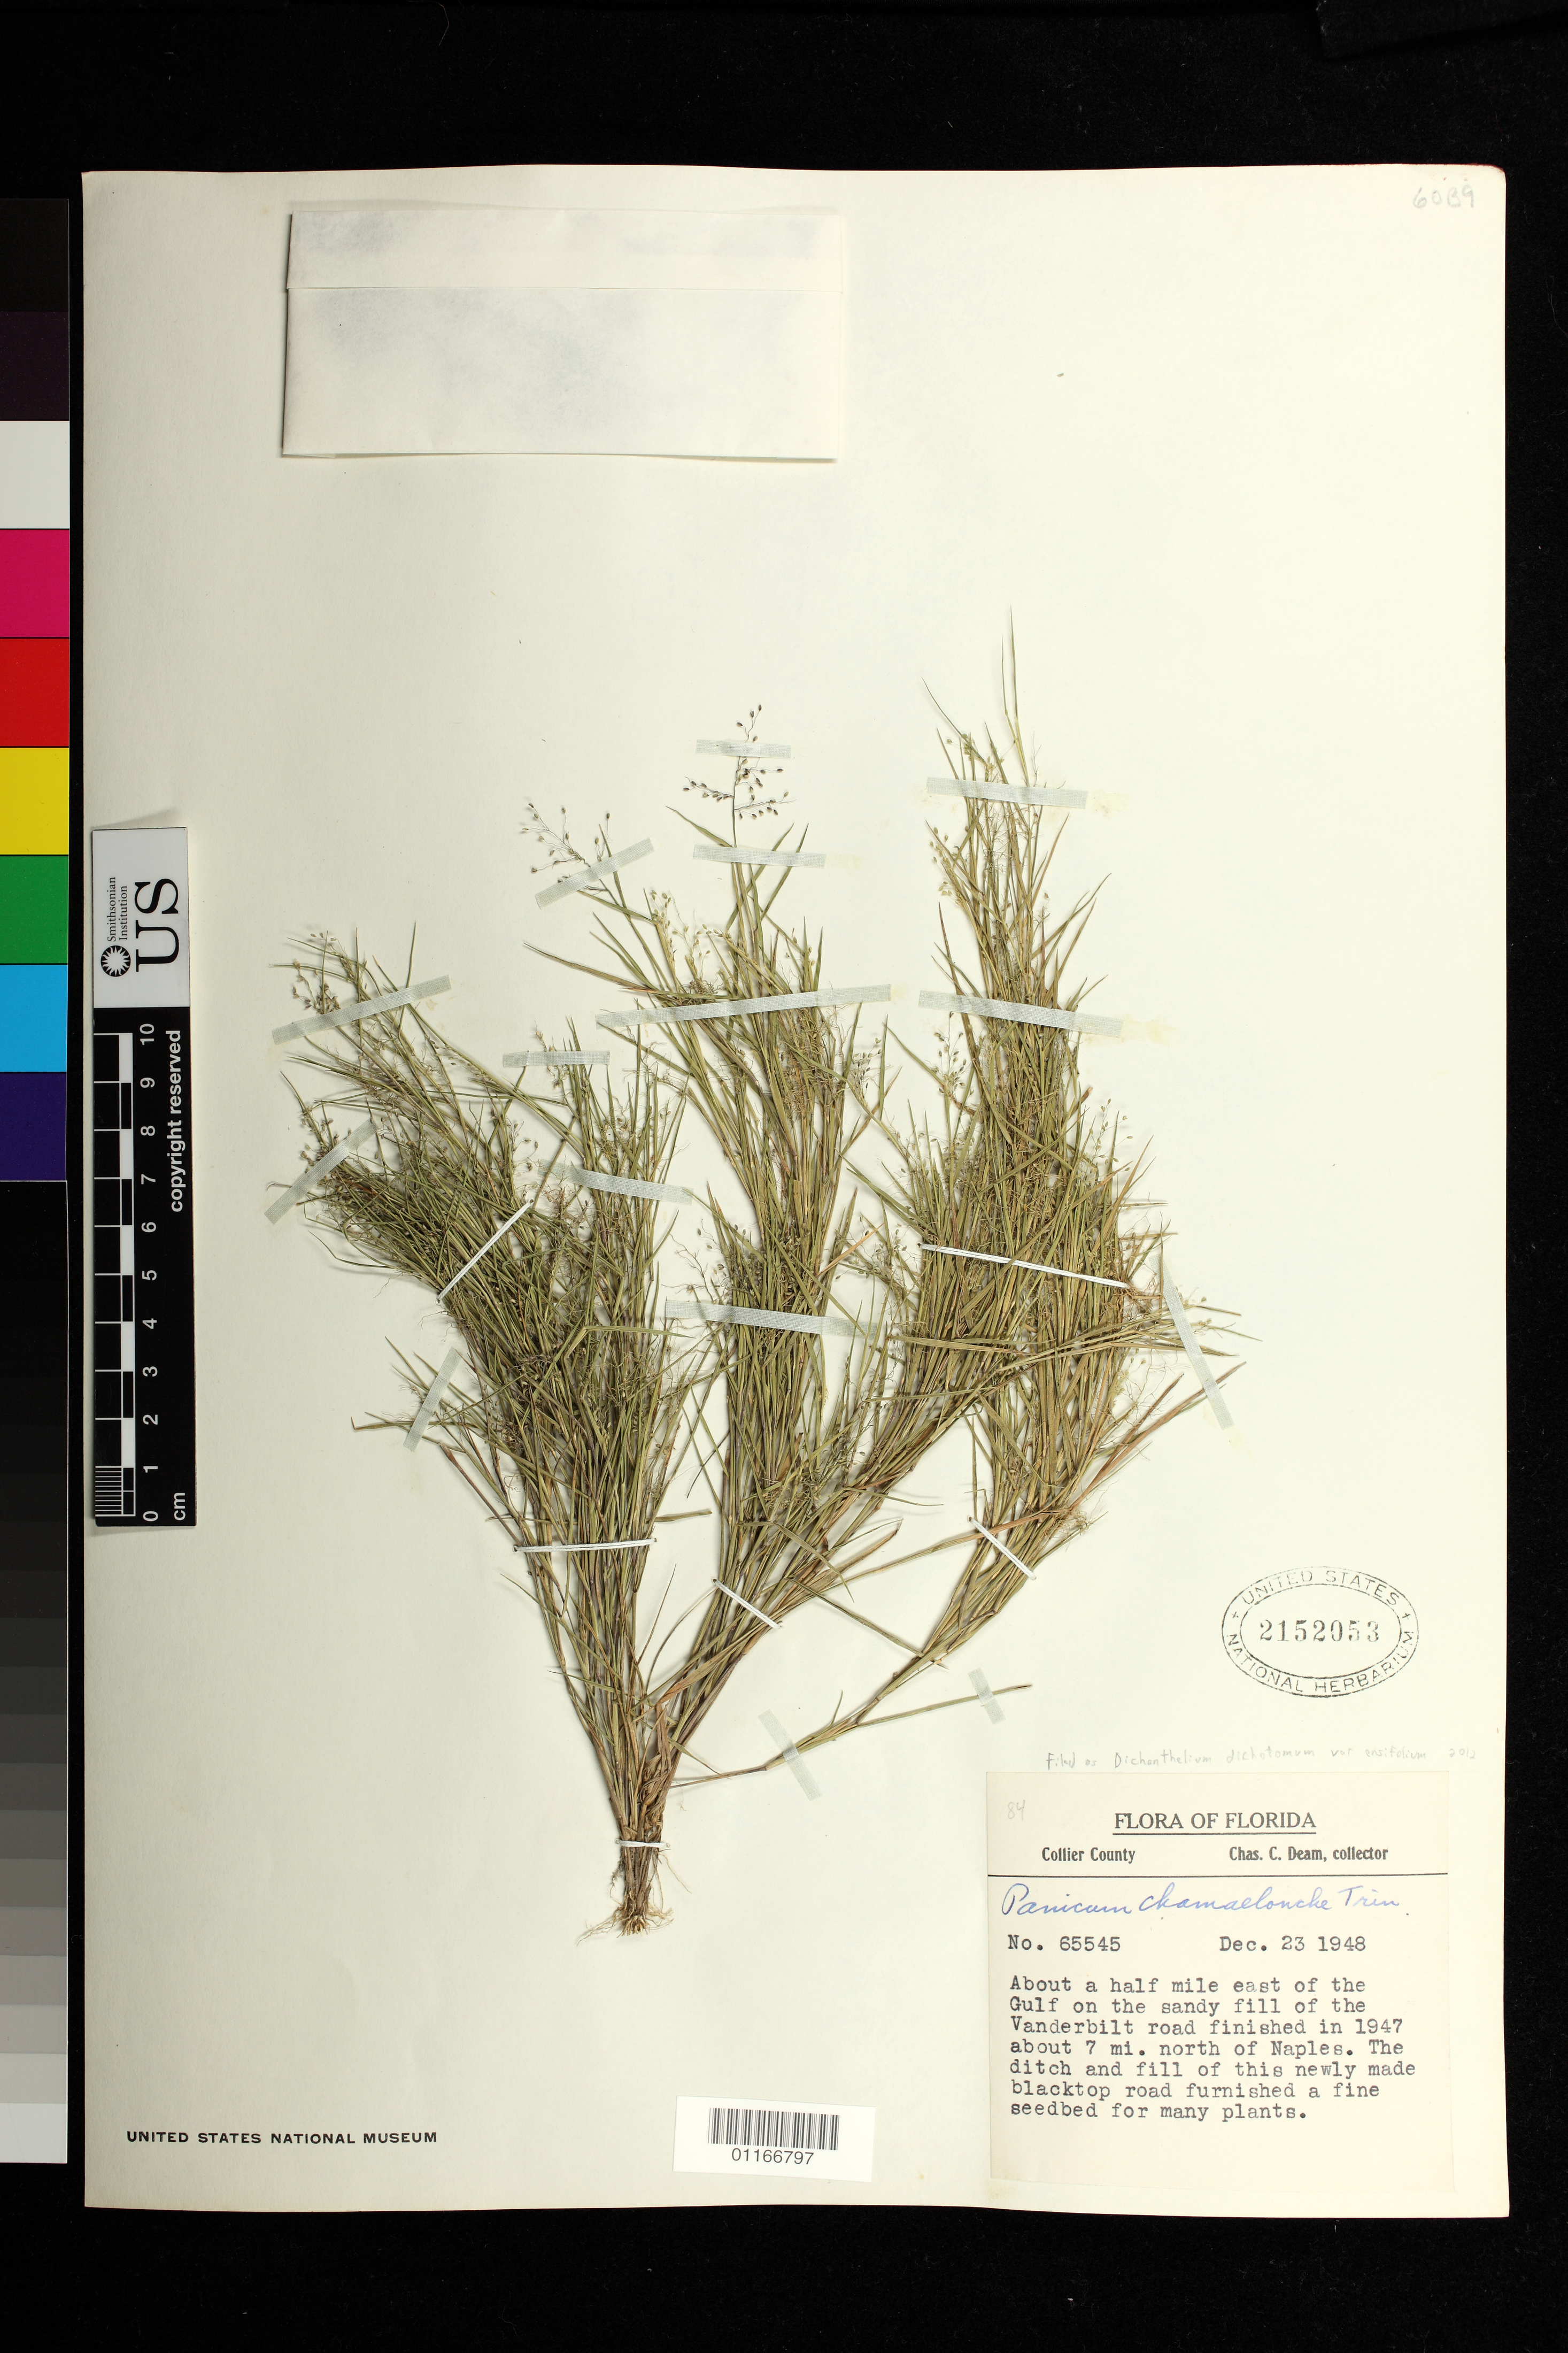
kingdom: Plantae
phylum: Tracheophyta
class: Liliopsida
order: Poales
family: Poaceae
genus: Dichanthelium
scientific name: Dichanthelium dichotomum var. ensifolium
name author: (Baldwin ex Elliot) Gould & C.A. Clark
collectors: C. C. Deam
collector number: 65545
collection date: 1948-12-23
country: United States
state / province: Florida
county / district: Collier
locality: About 0.5 miles East of the Gulf on the sandy fill of the Vanderbilt Road finished in 1947 about 7 miles North of Naples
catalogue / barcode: US 2152053